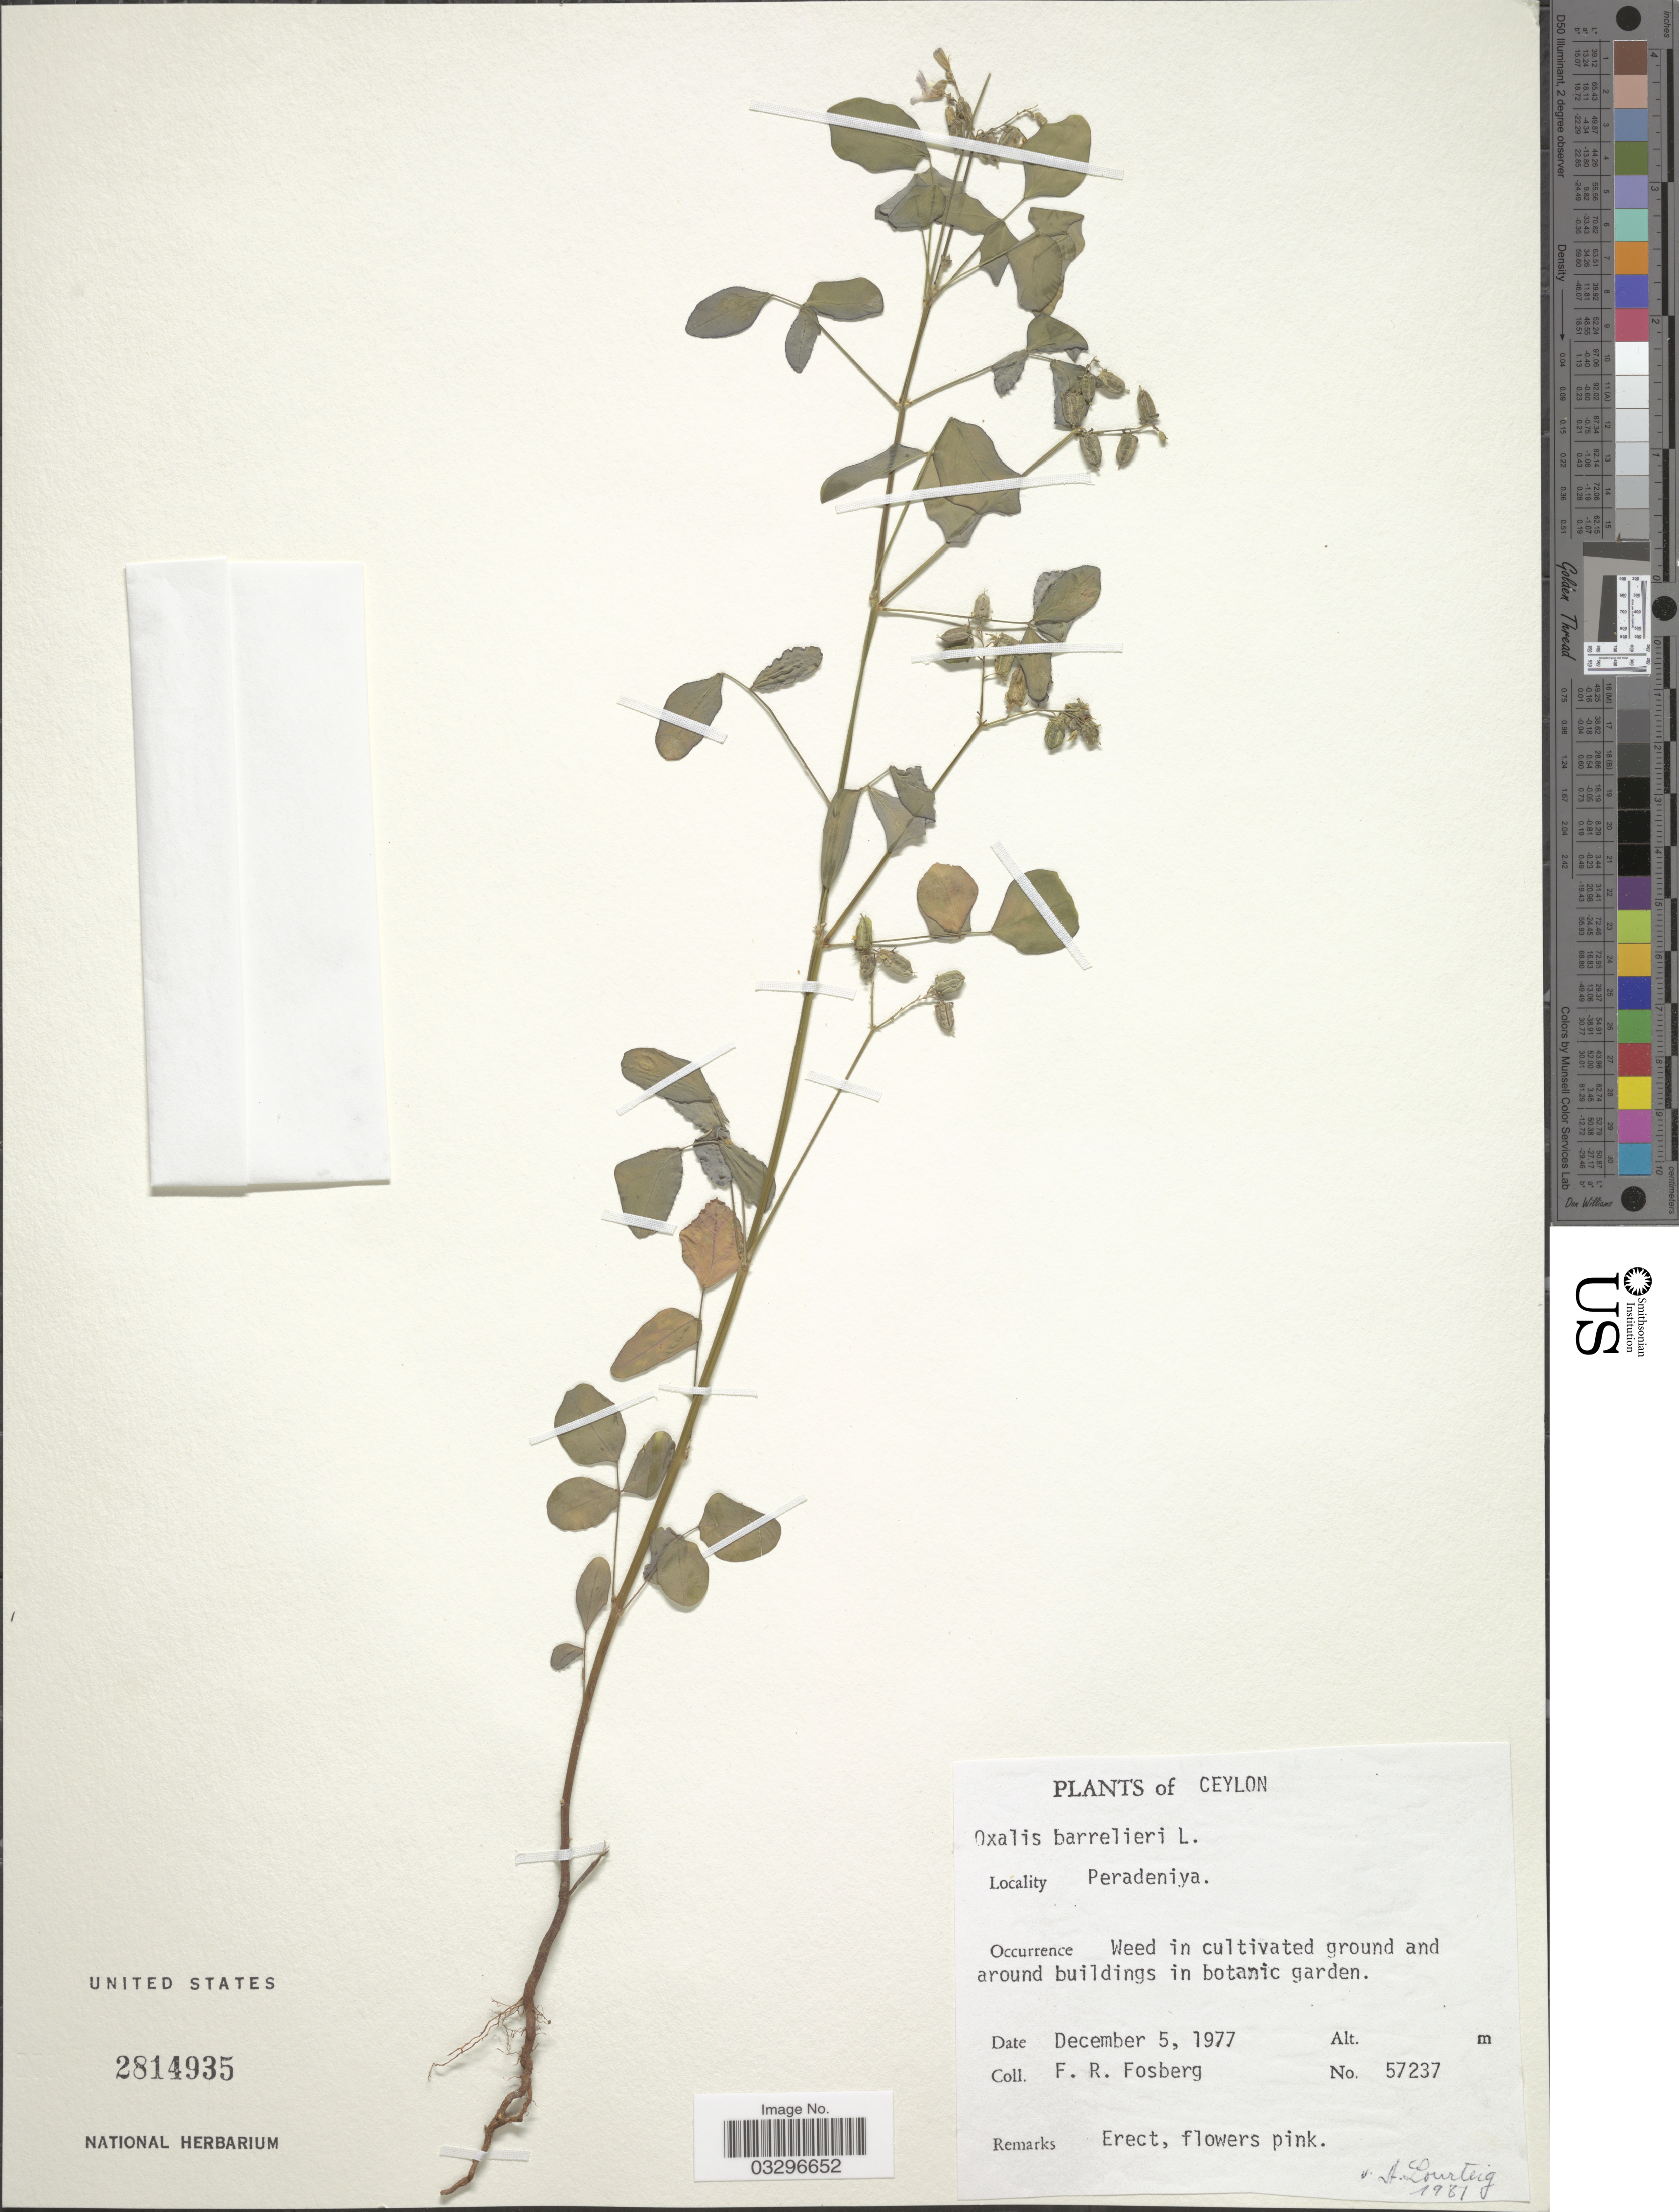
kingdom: Plantae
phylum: Tracheophyta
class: Magnoliopsida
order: Oxalidales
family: Oxalidaceae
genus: Oxalis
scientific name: Oxalis barrelieri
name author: L.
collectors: F. R. Fosberg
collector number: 57237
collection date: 1977-12-05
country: Sri Lanka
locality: Ceylon, Peradeniya.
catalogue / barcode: US 2814935